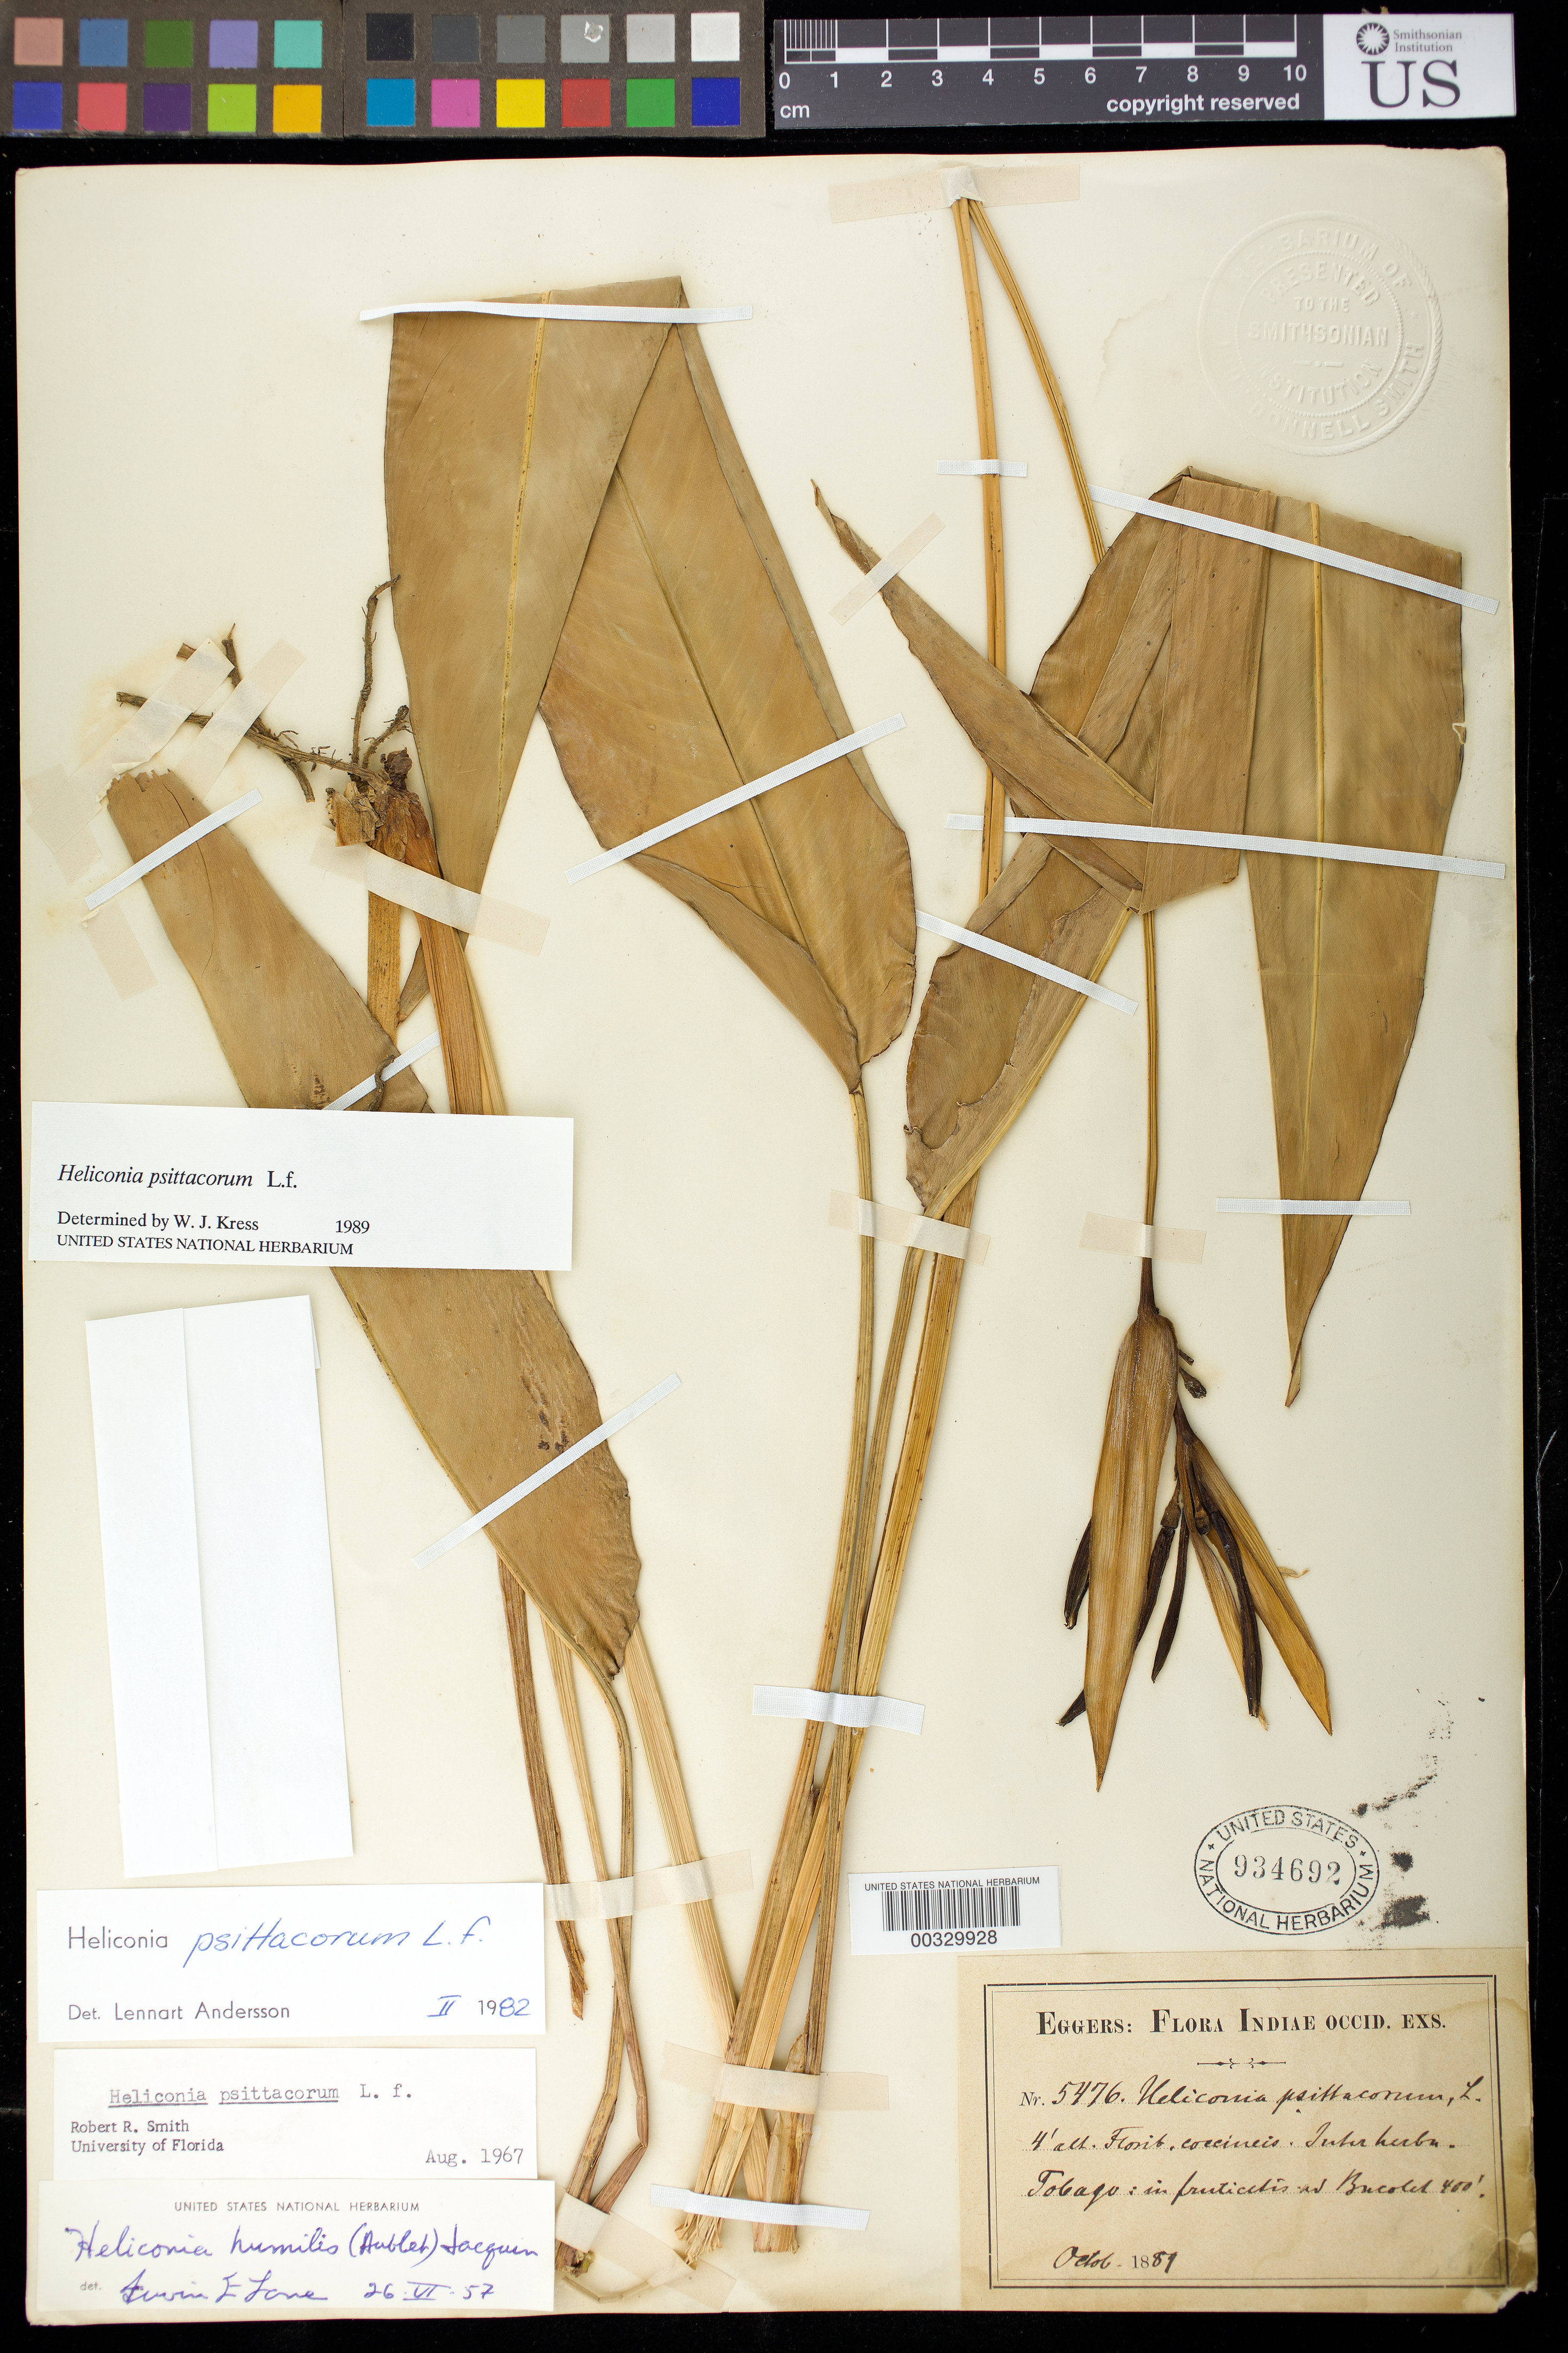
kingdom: Plantae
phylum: Tracheophyta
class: Liliopsida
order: Zingiberales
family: Heliconiaceae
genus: Heliconia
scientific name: Heliconia psittacorum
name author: L. f.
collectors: H. F. A. von Eggers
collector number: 5476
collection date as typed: Oct 1889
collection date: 1889-10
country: Trinidad and Tobago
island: Tobago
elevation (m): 122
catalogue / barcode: US 934692